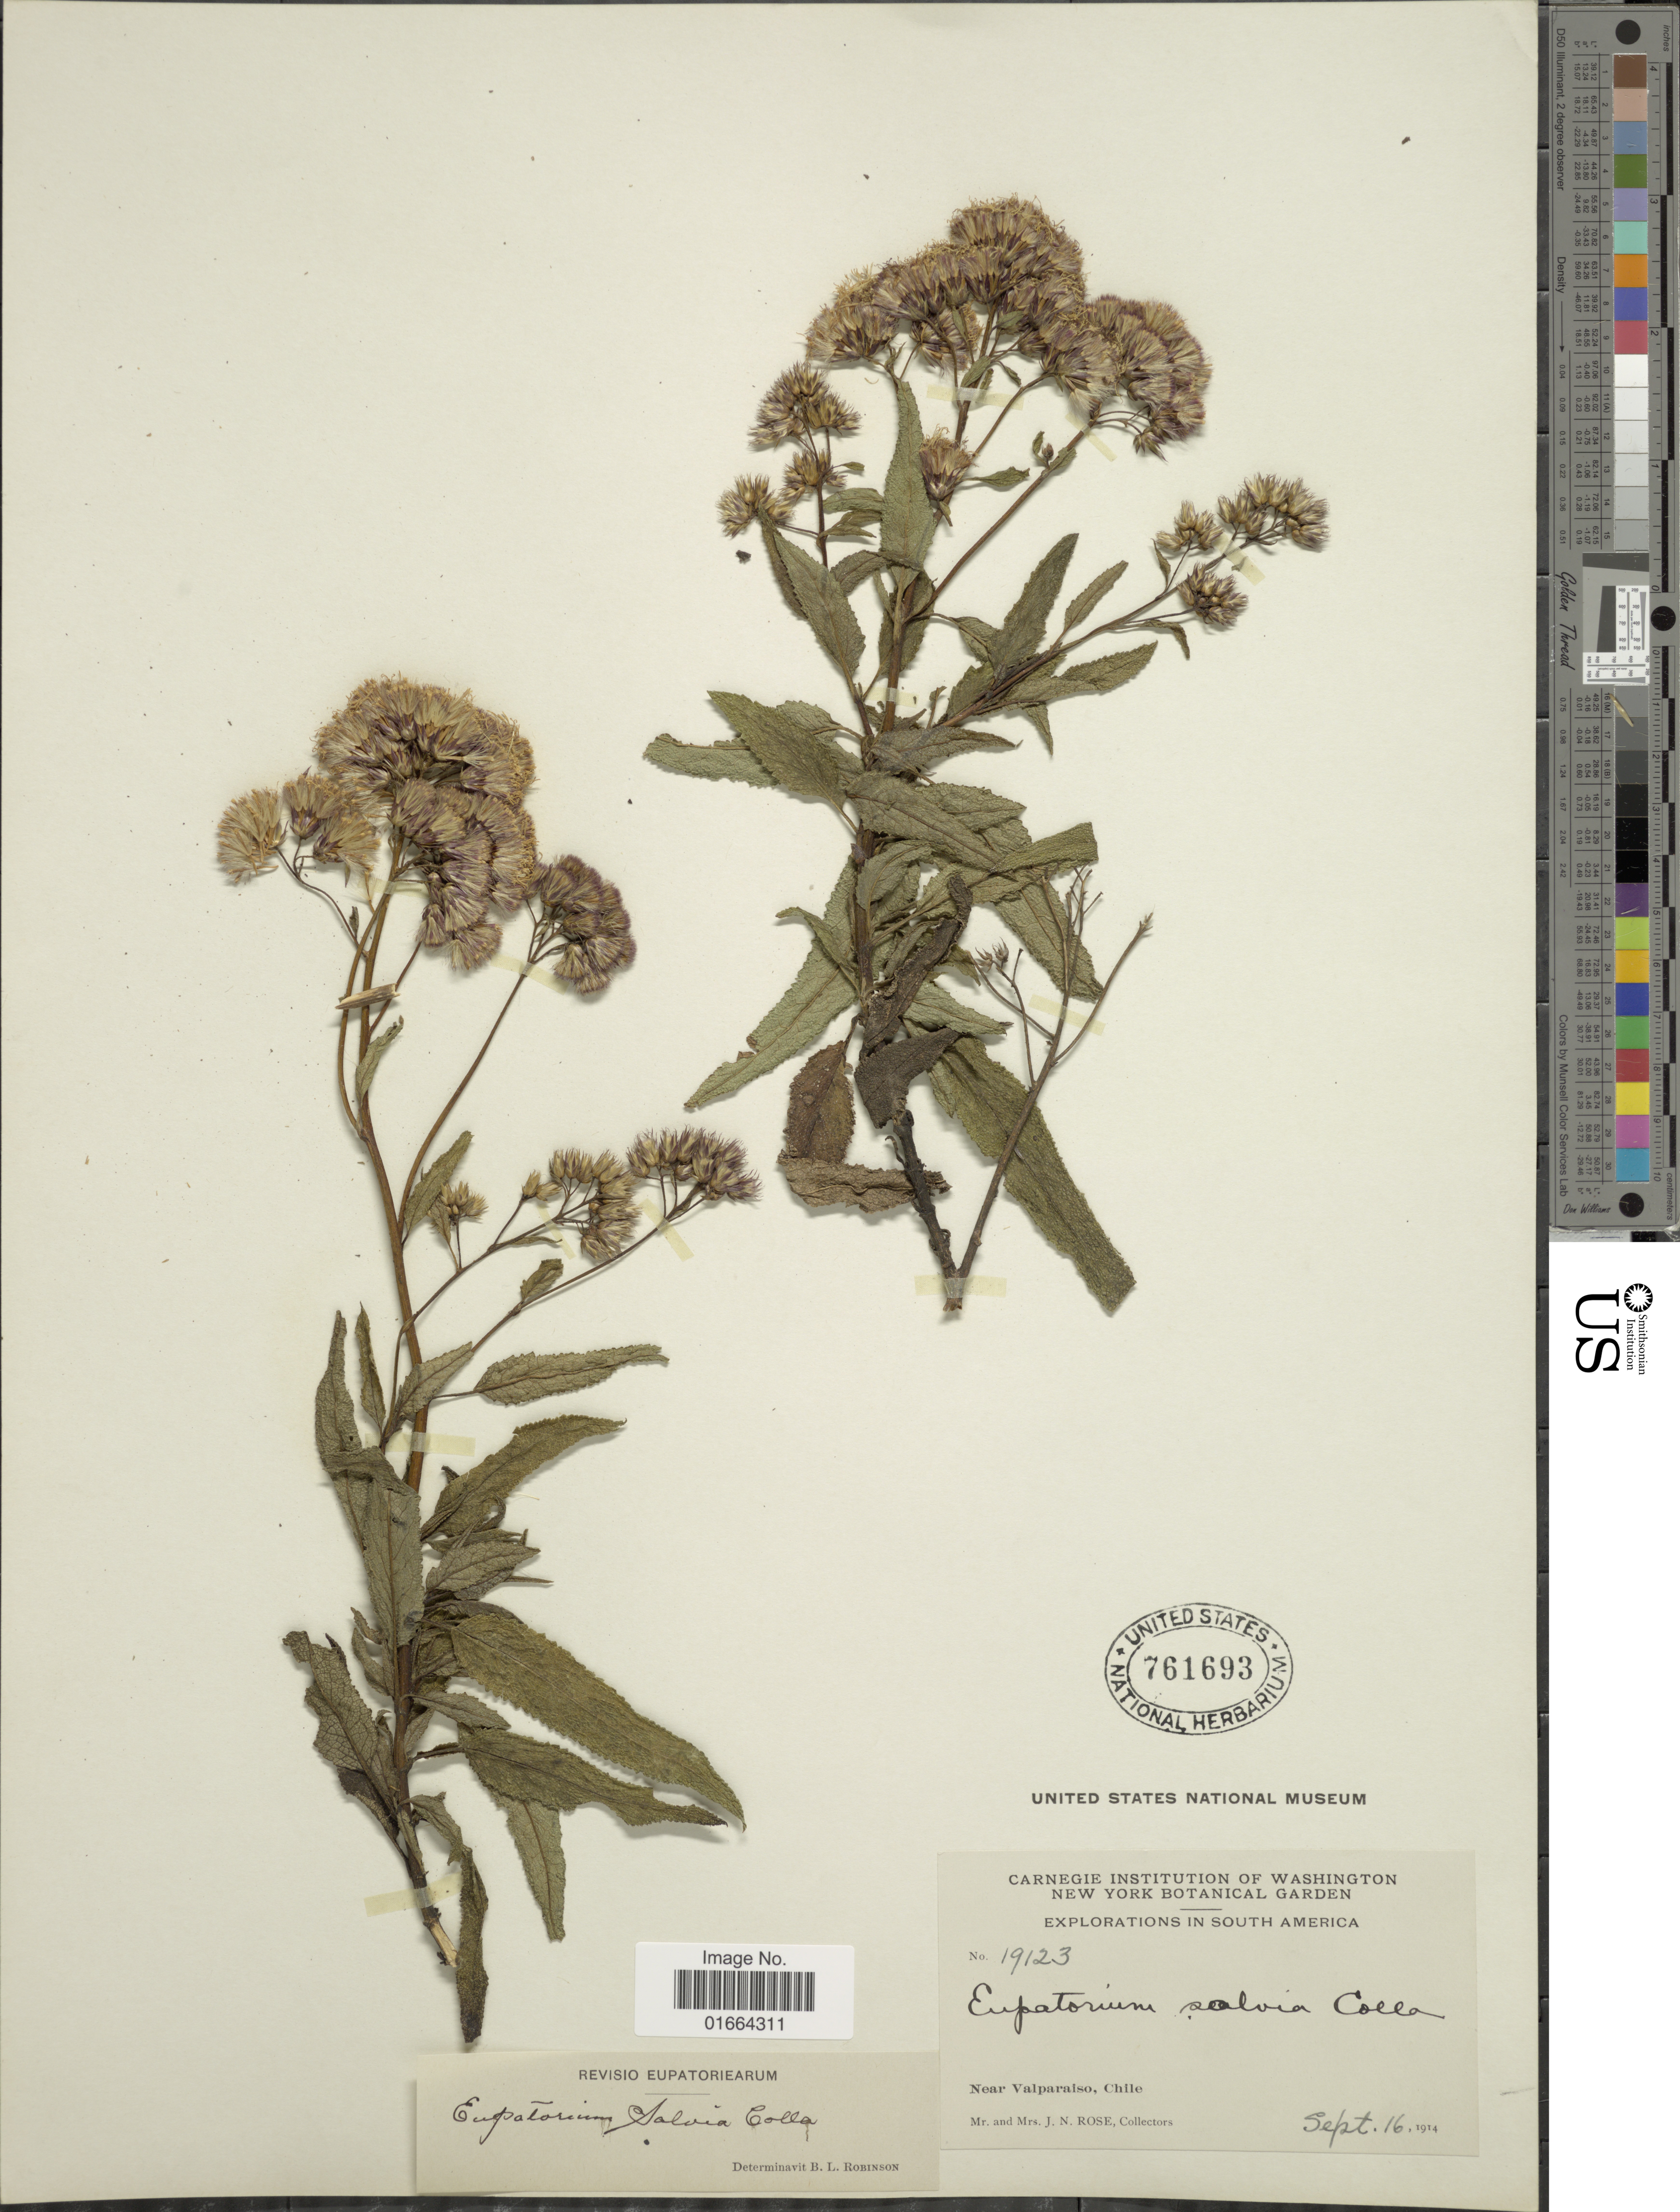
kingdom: Plantae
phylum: Tracheophyta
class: Magnoliopsida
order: Asterales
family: Asteraceae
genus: Aristeguietia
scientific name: Aristeguietia salvia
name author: (Colla) R.M. King & H. Rob.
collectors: J. N. Rose & L. B. Rose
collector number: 19123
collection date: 1914-09-16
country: Chile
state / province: Valparaíso (V)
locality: Near Valparaiso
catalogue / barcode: US 761693